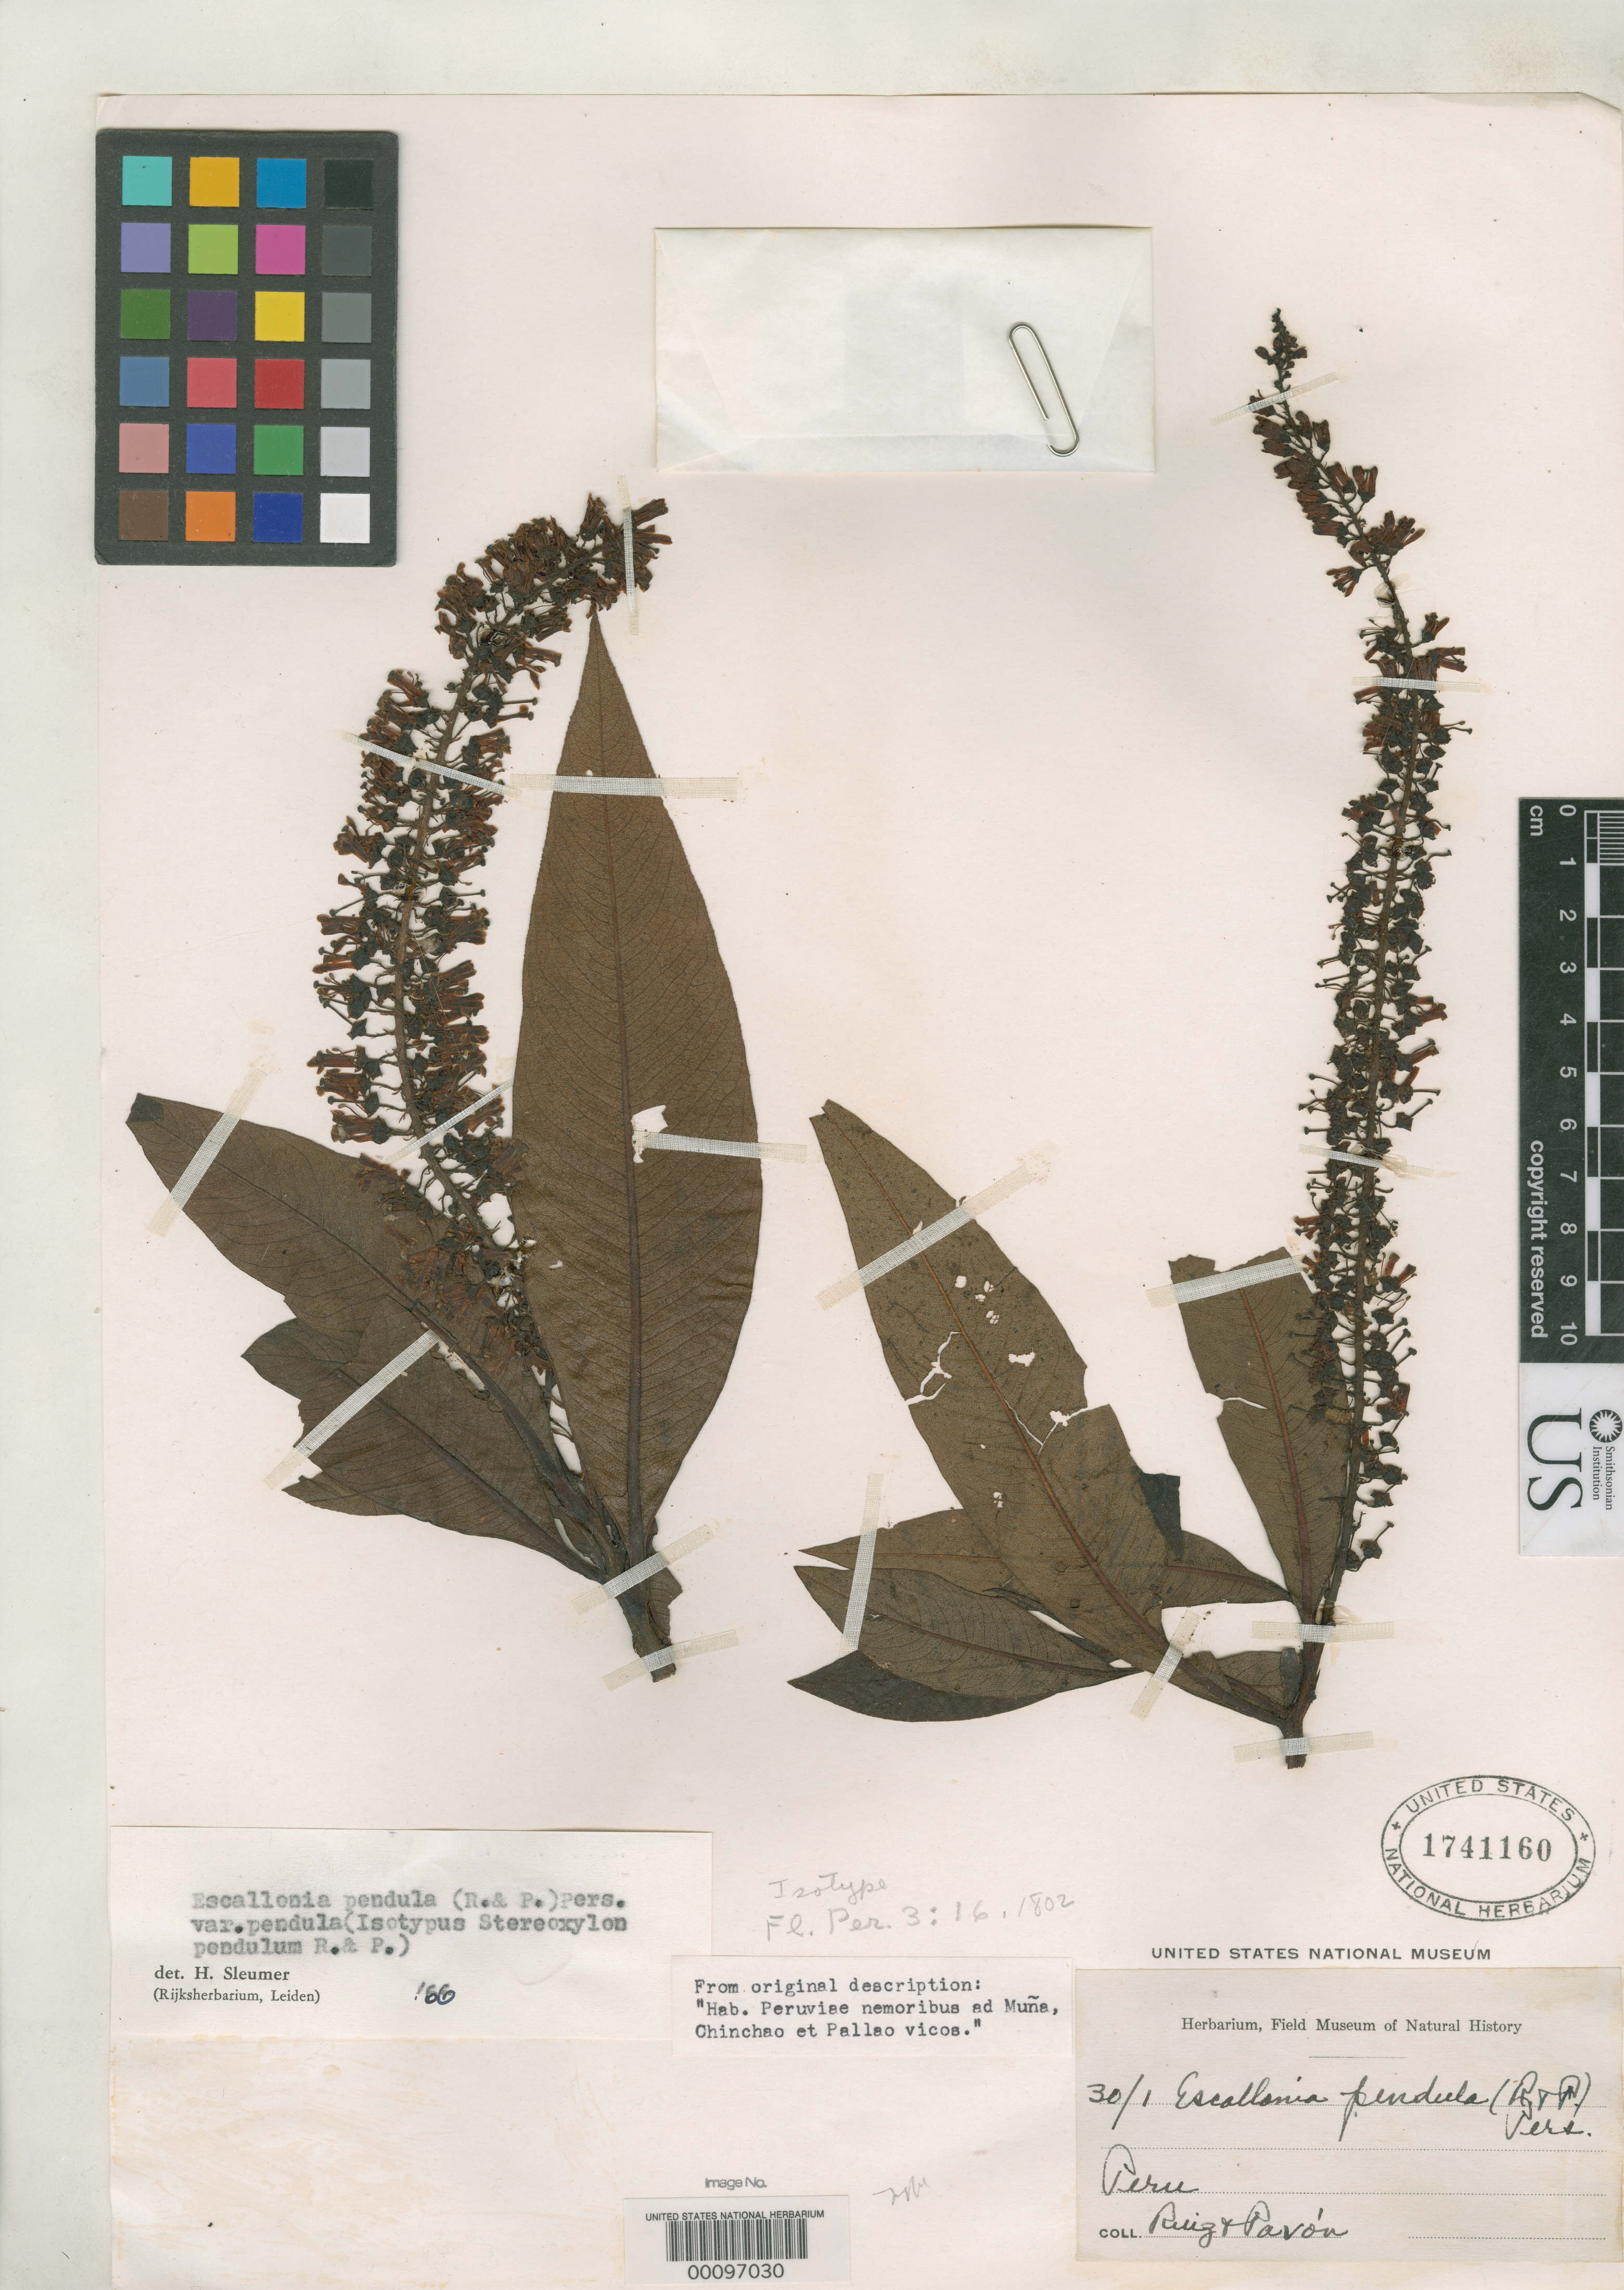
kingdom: Plantae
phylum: Tracheophyta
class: Magnoliopsida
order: Escalloniales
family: Escalloniaceae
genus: Stereoxylon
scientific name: Stereoxylon pendulum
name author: Ruiz & Pav.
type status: Isotype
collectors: H. Ruiz López & J. A. Pavón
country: Peru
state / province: Huánuco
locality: Muña, Chinchao et Pallao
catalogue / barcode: US 1741160